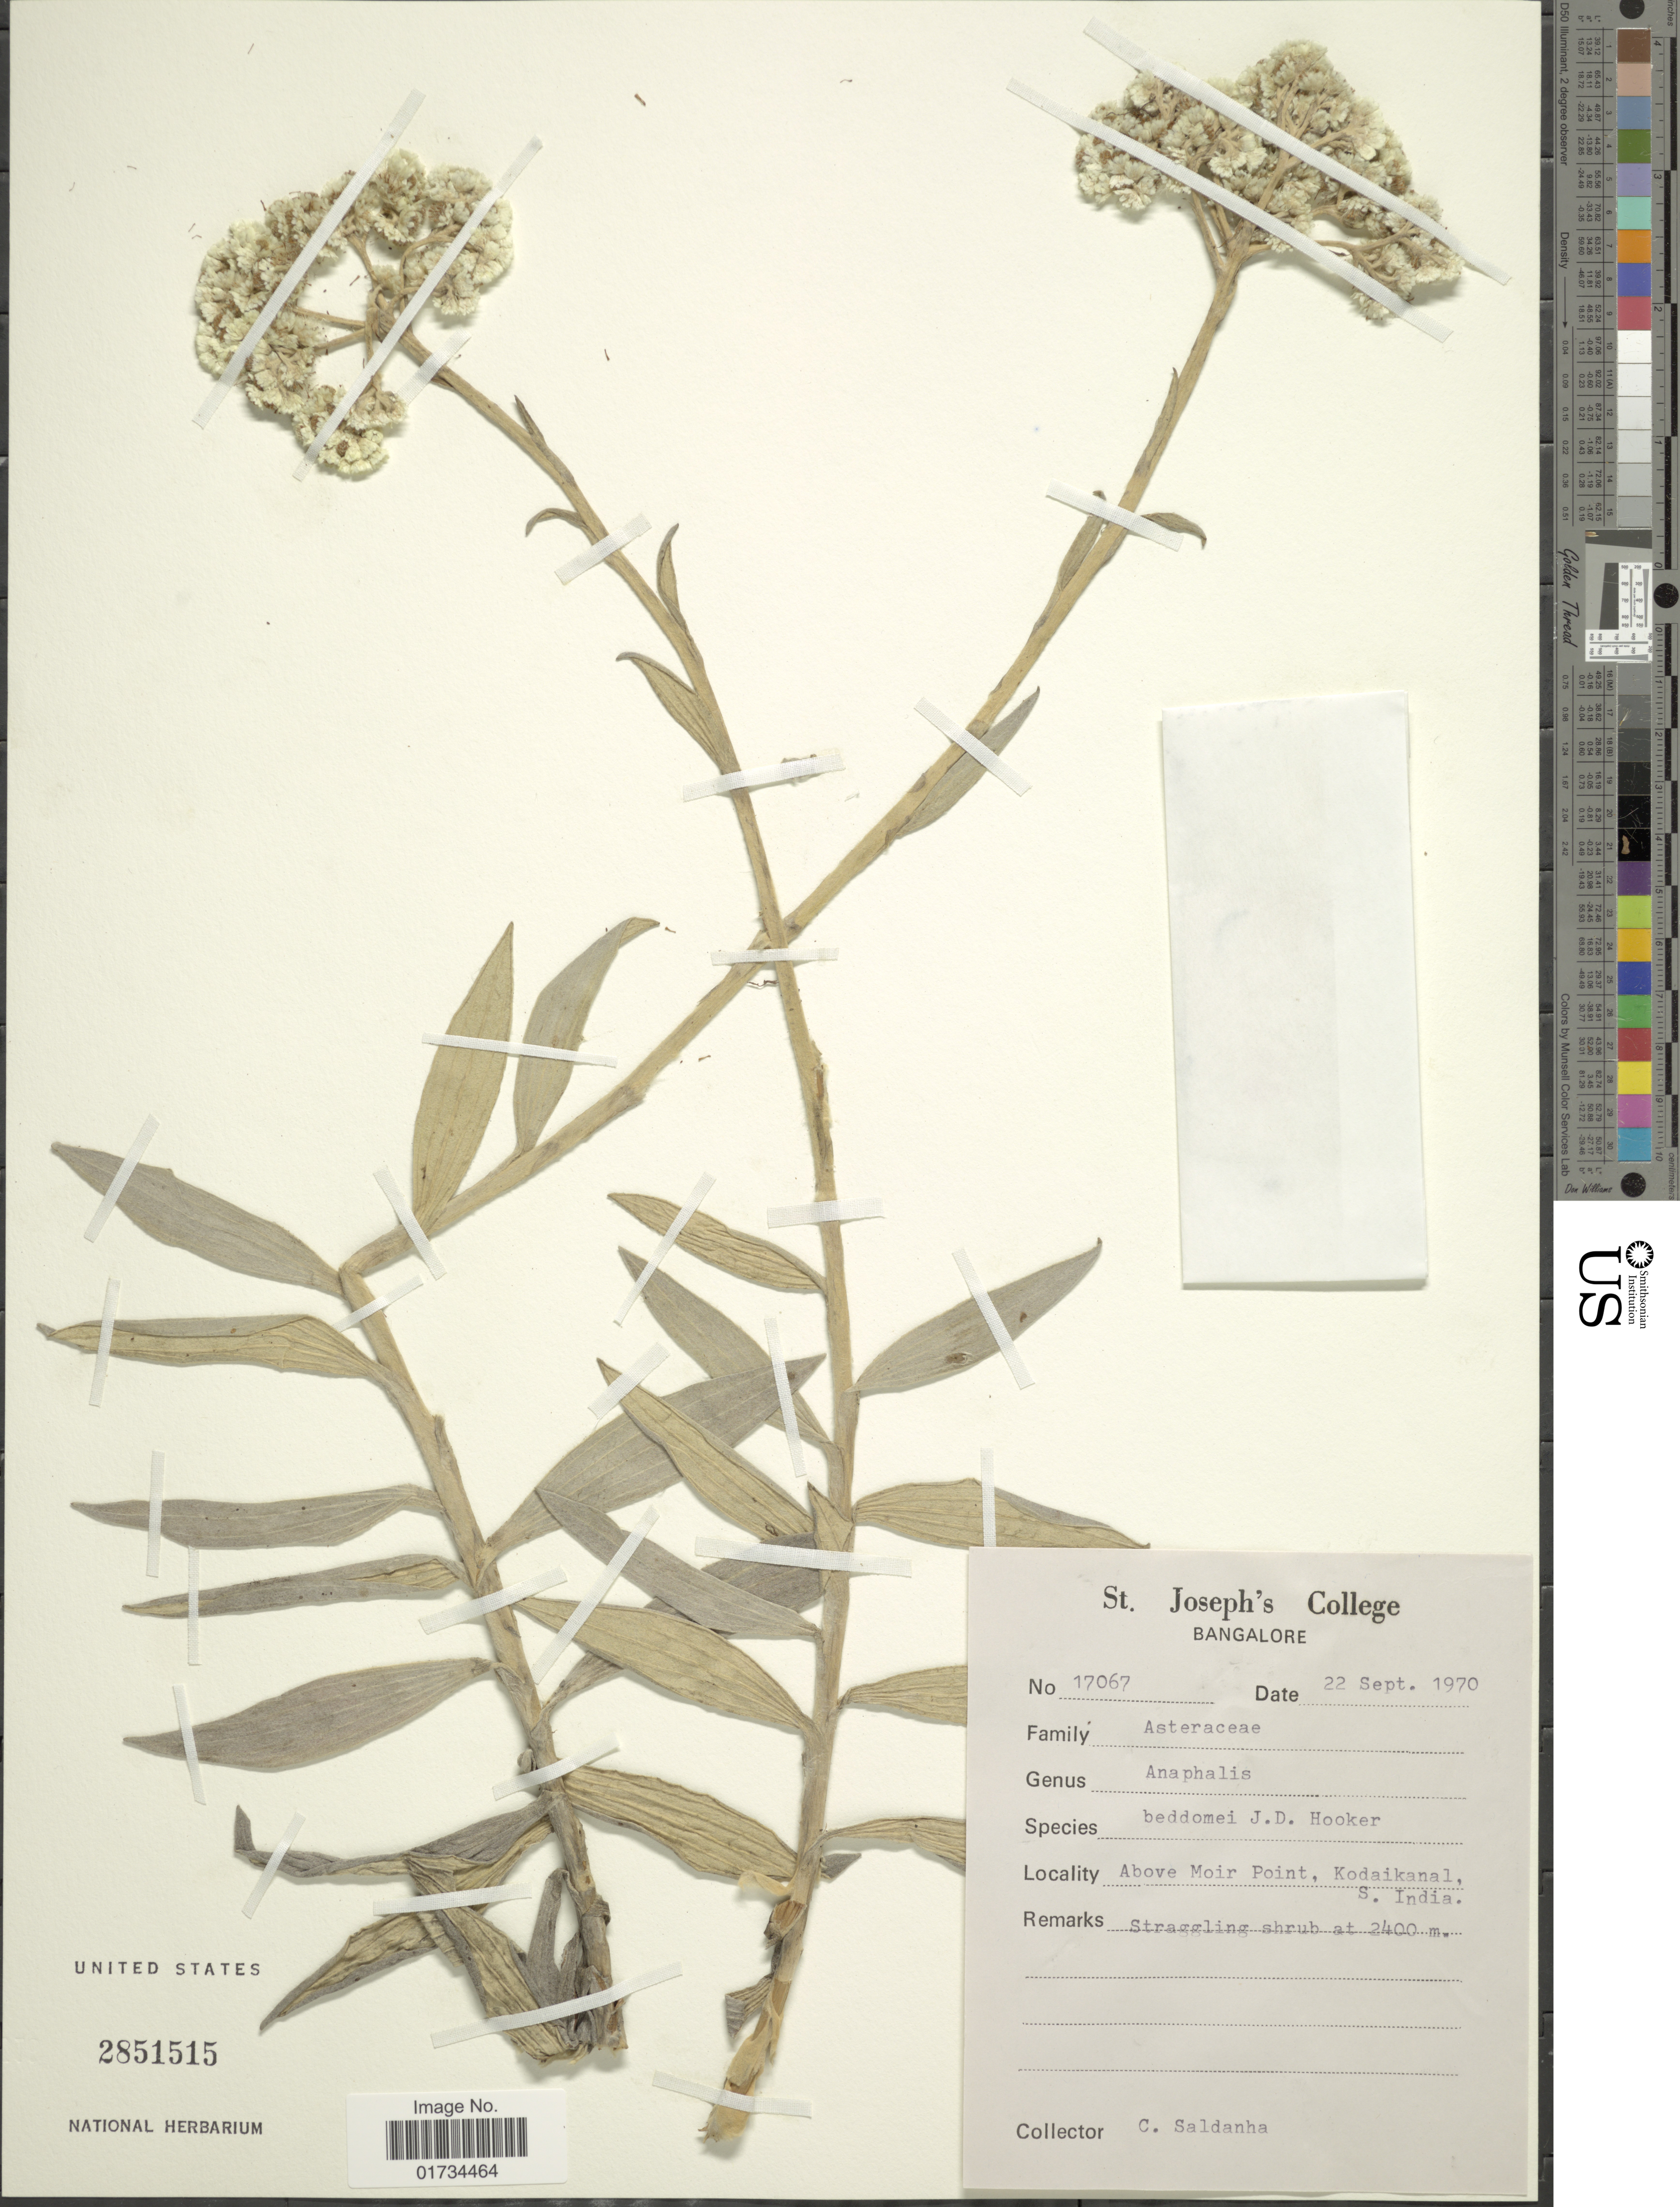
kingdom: Plantae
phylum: Tracheophyta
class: Magnoliopsida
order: Asterales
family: Asteraceae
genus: Anaphalis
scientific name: Anaphalis beddomei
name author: Hook. f.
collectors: C. Saldanha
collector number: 17067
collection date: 1970-09-22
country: India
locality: Bangalore. Above Moir Point, Kodaikanal, S. India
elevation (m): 2400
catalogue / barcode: US 2851515